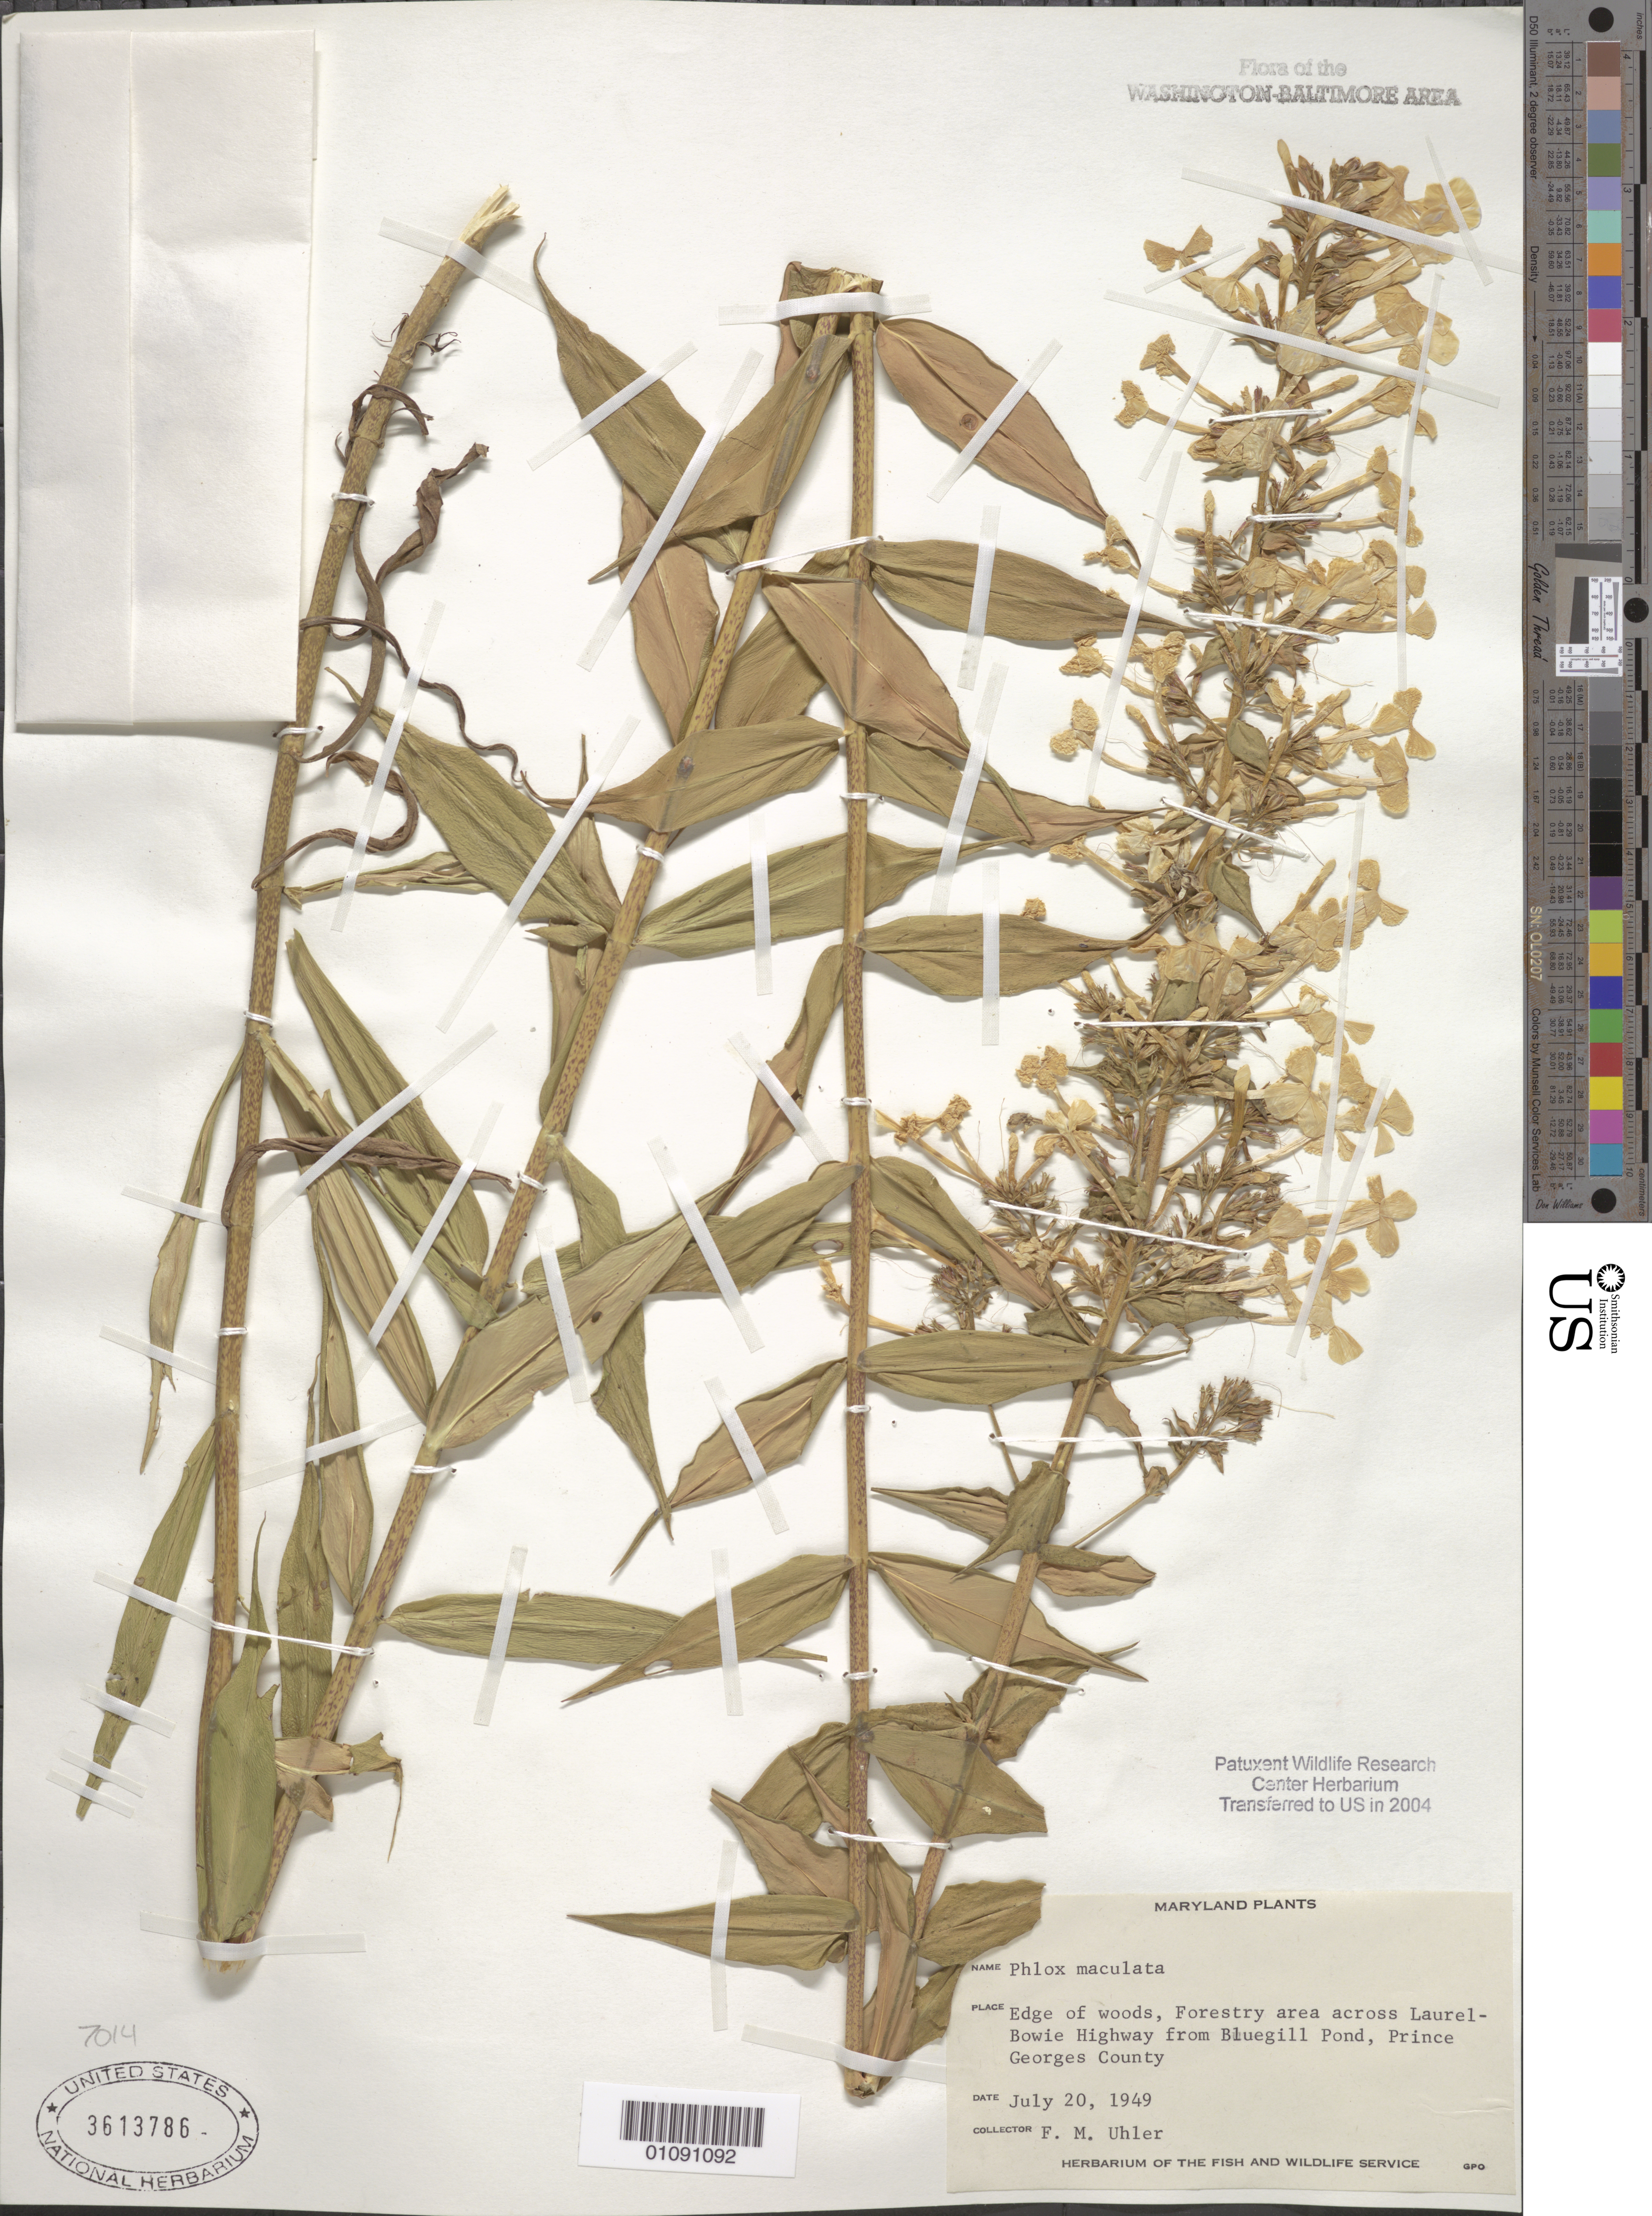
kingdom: Plantae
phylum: Tracheophyta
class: Magnoliopsida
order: Ericales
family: Polemoniaceae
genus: Phlox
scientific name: Phlox maculata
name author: L.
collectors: F. M. Uhler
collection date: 1949-07-20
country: United States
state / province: Maryland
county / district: Prince George's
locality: Across Laurel-Bowie Hwy. from Bluegill Pond.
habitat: Edge of woods, Forestry area.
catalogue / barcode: US 3613786